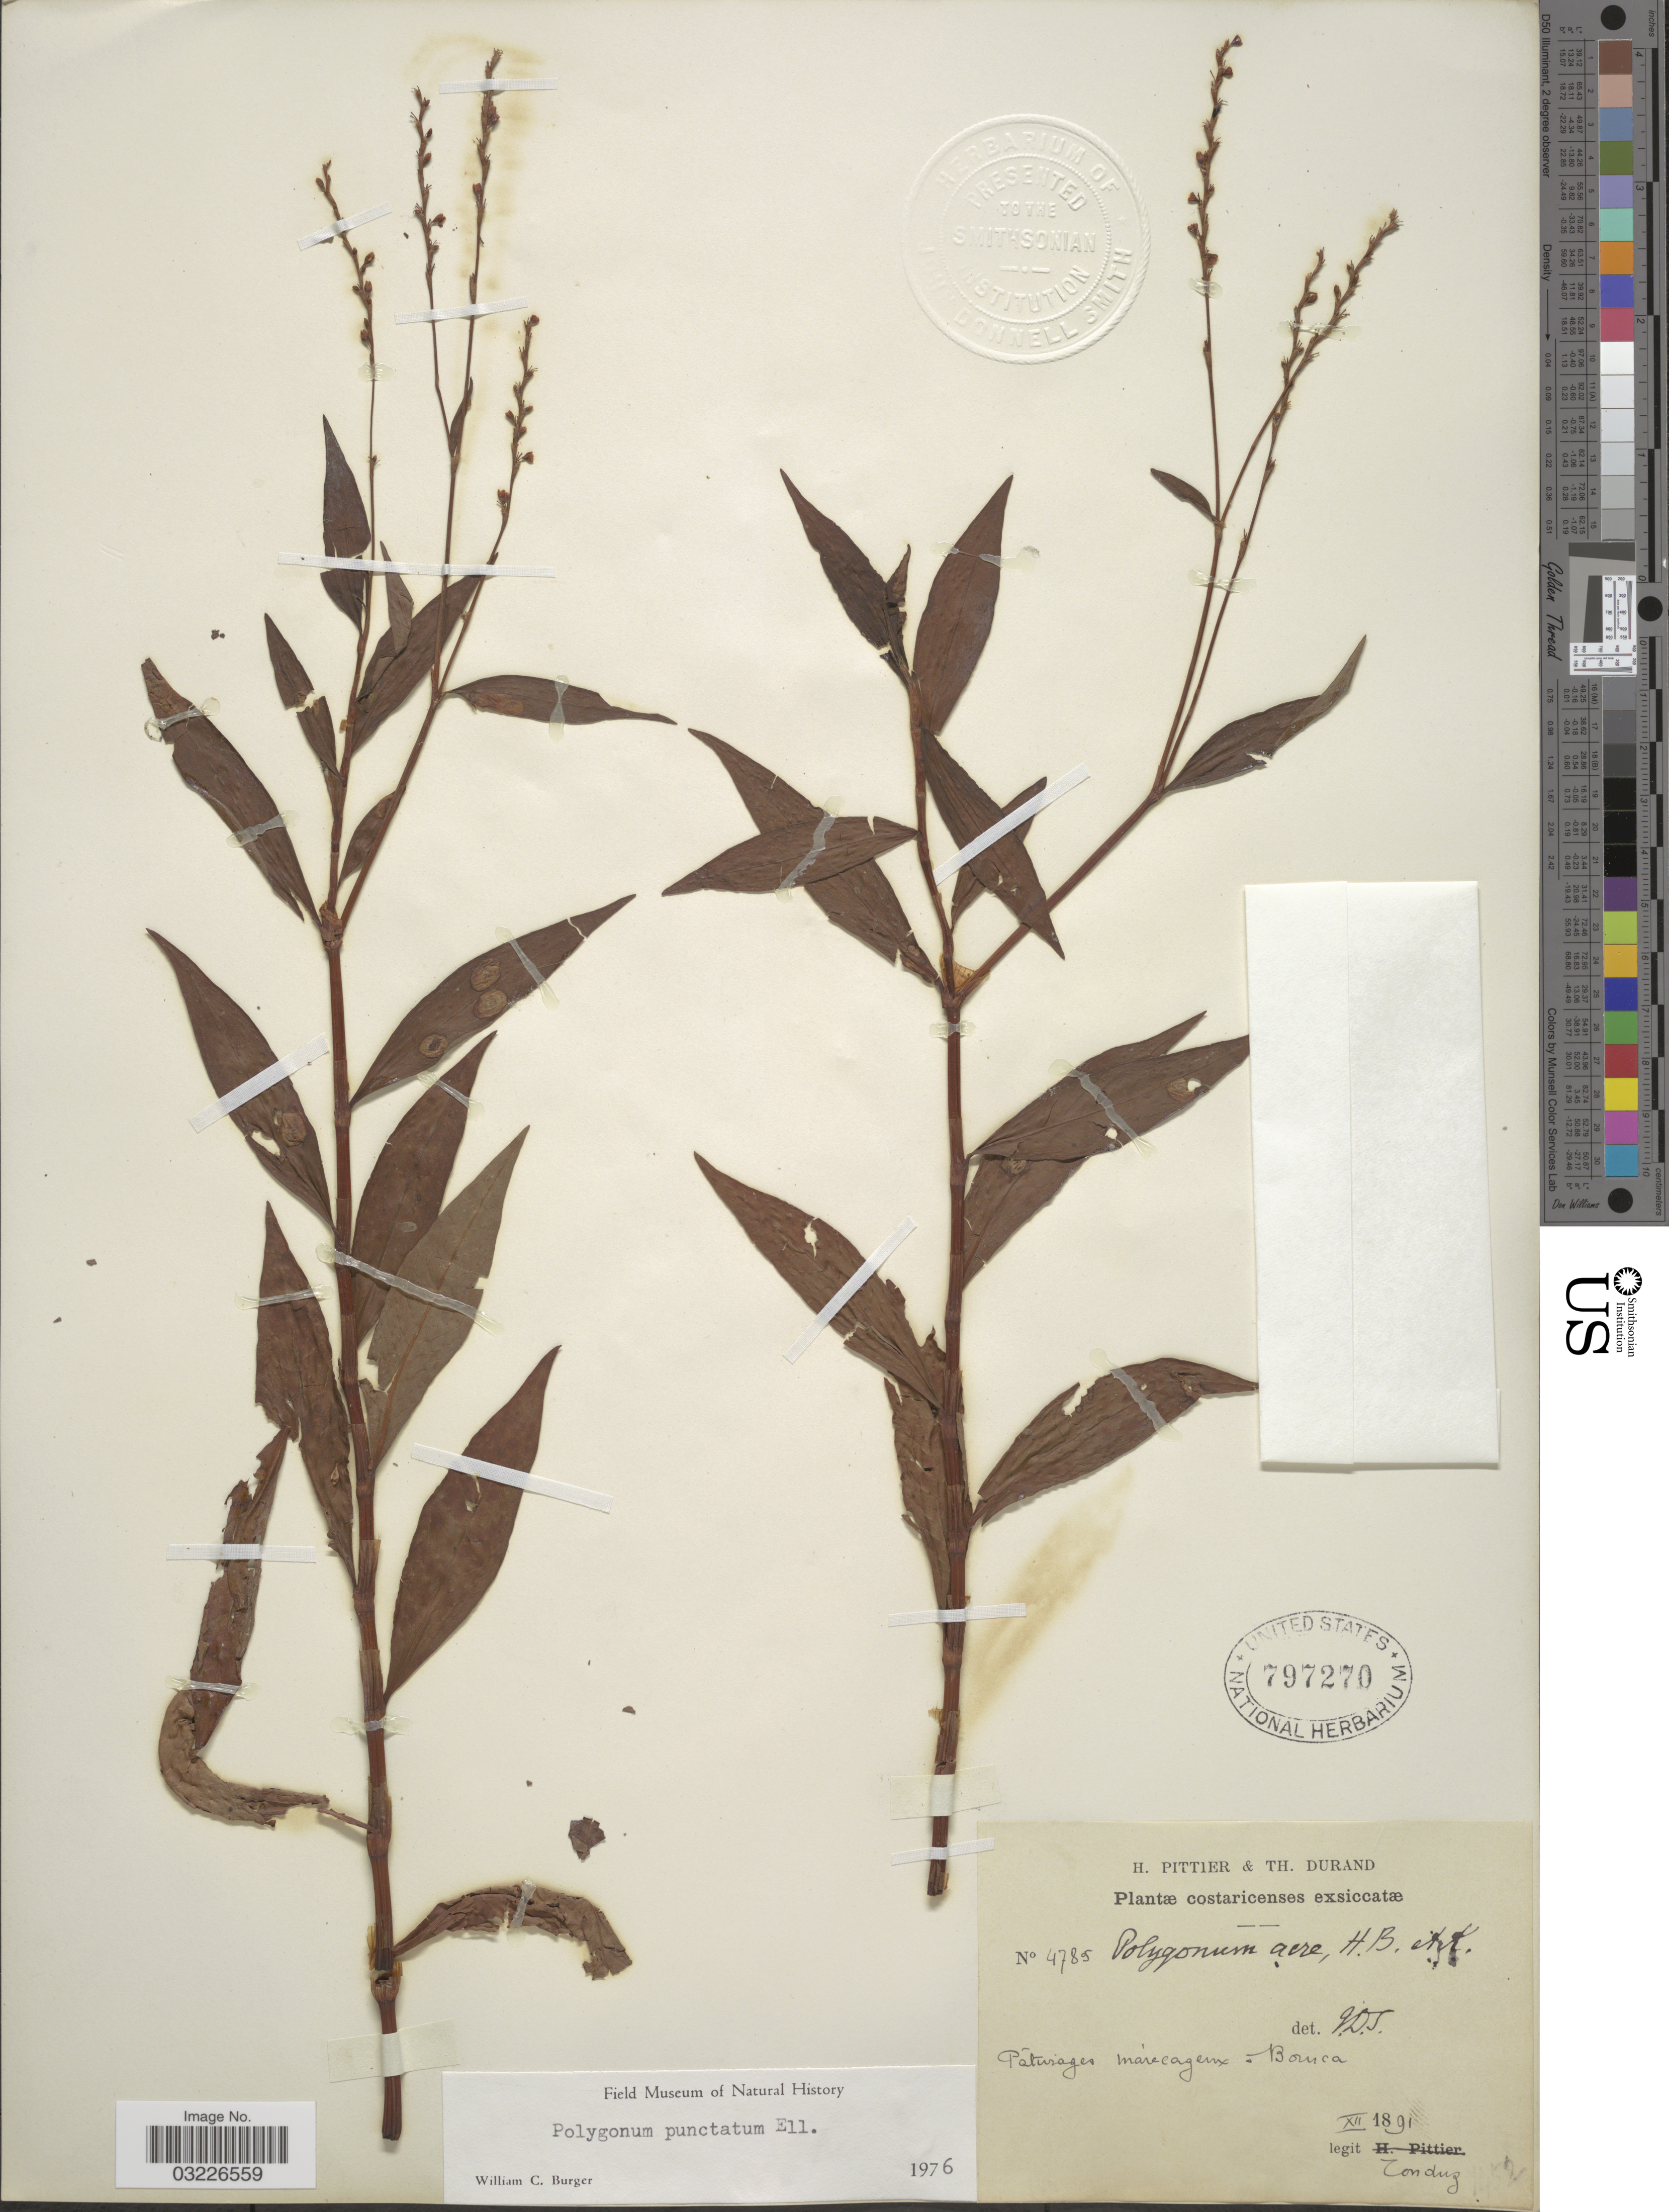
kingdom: Plantae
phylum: Tracheophyta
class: Magnoliopsida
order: Caryophyllales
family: Polygonaceae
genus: Persicaria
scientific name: Persicaria punctata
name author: (Elliott) Small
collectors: Tonduz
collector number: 4785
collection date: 1891-12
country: Costa Rica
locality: Pâturages márecageux á Boruca.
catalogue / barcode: US 797270